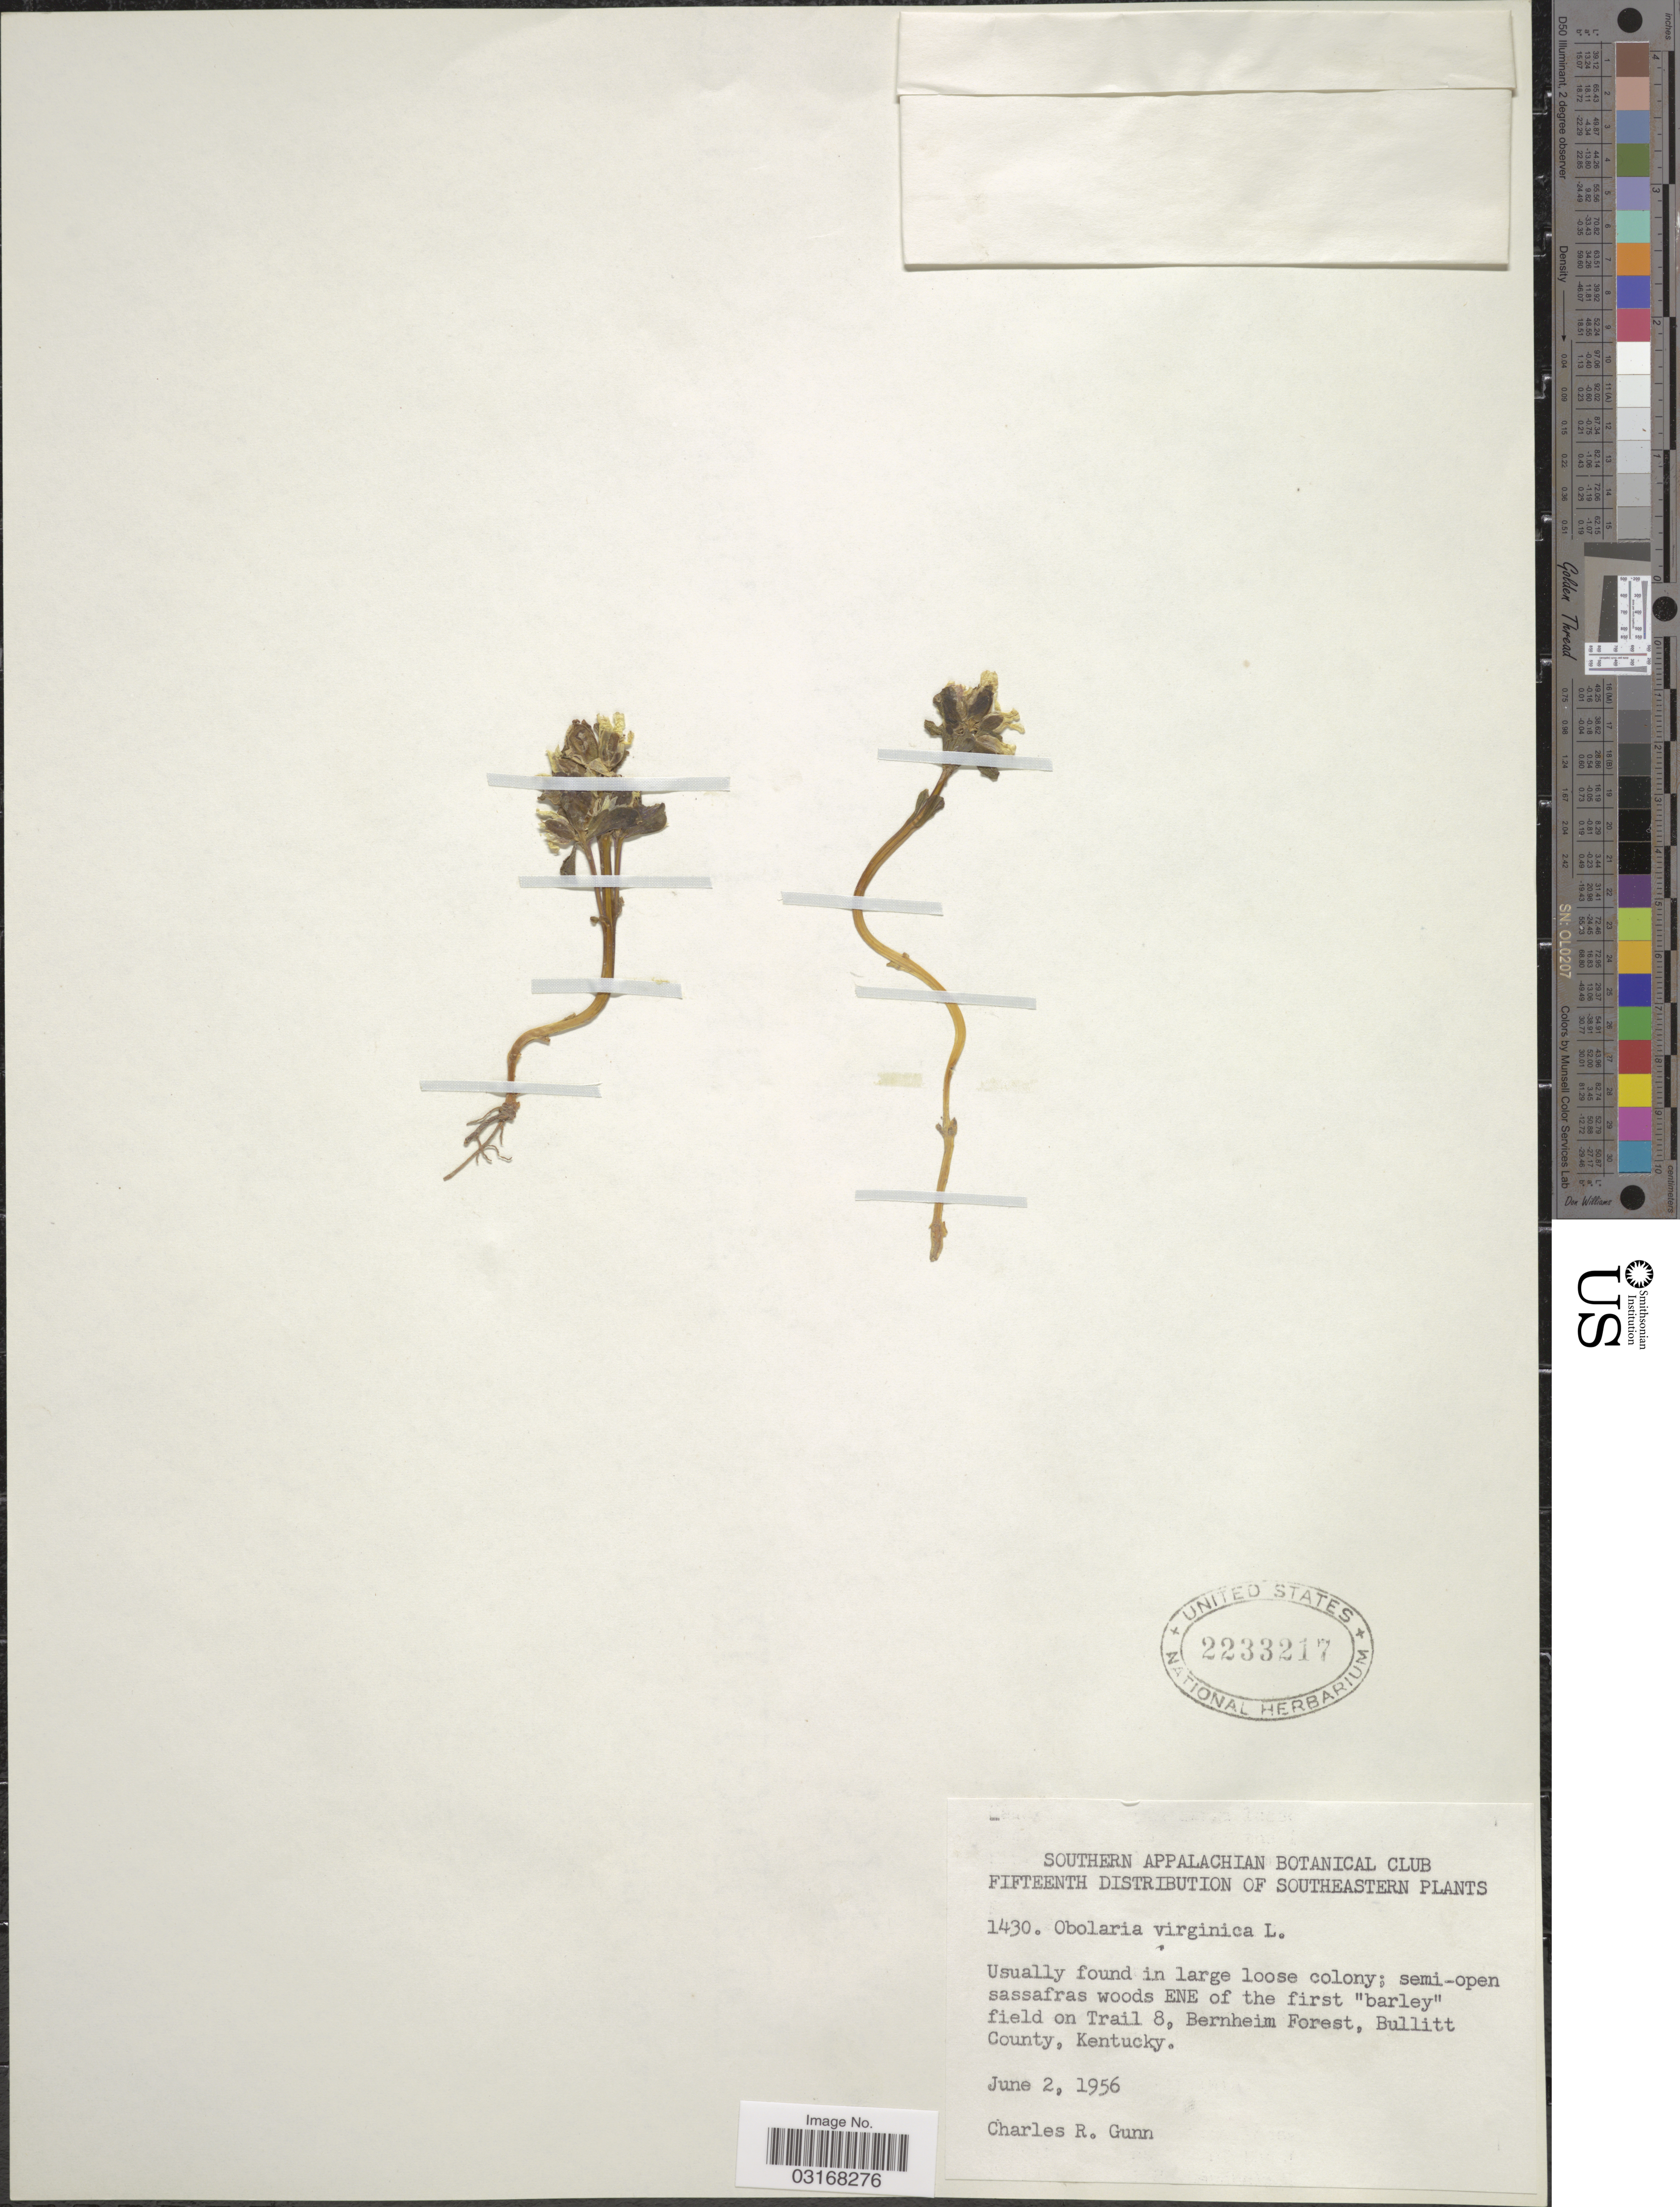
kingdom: Plantae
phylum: Tracheophyta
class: Magnoliopsida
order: Gentianales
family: Gentianaceae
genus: Obolaria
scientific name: Obolaria virginica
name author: L.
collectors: C. R. Gunn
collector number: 1430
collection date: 1956-06-02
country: United States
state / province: Kentucky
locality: Southeastern. Semi-open sassafras woods ENE of the first "barley" field on Trail 8, Bernheim Forest, Bullitt County.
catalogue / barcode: US 2233217